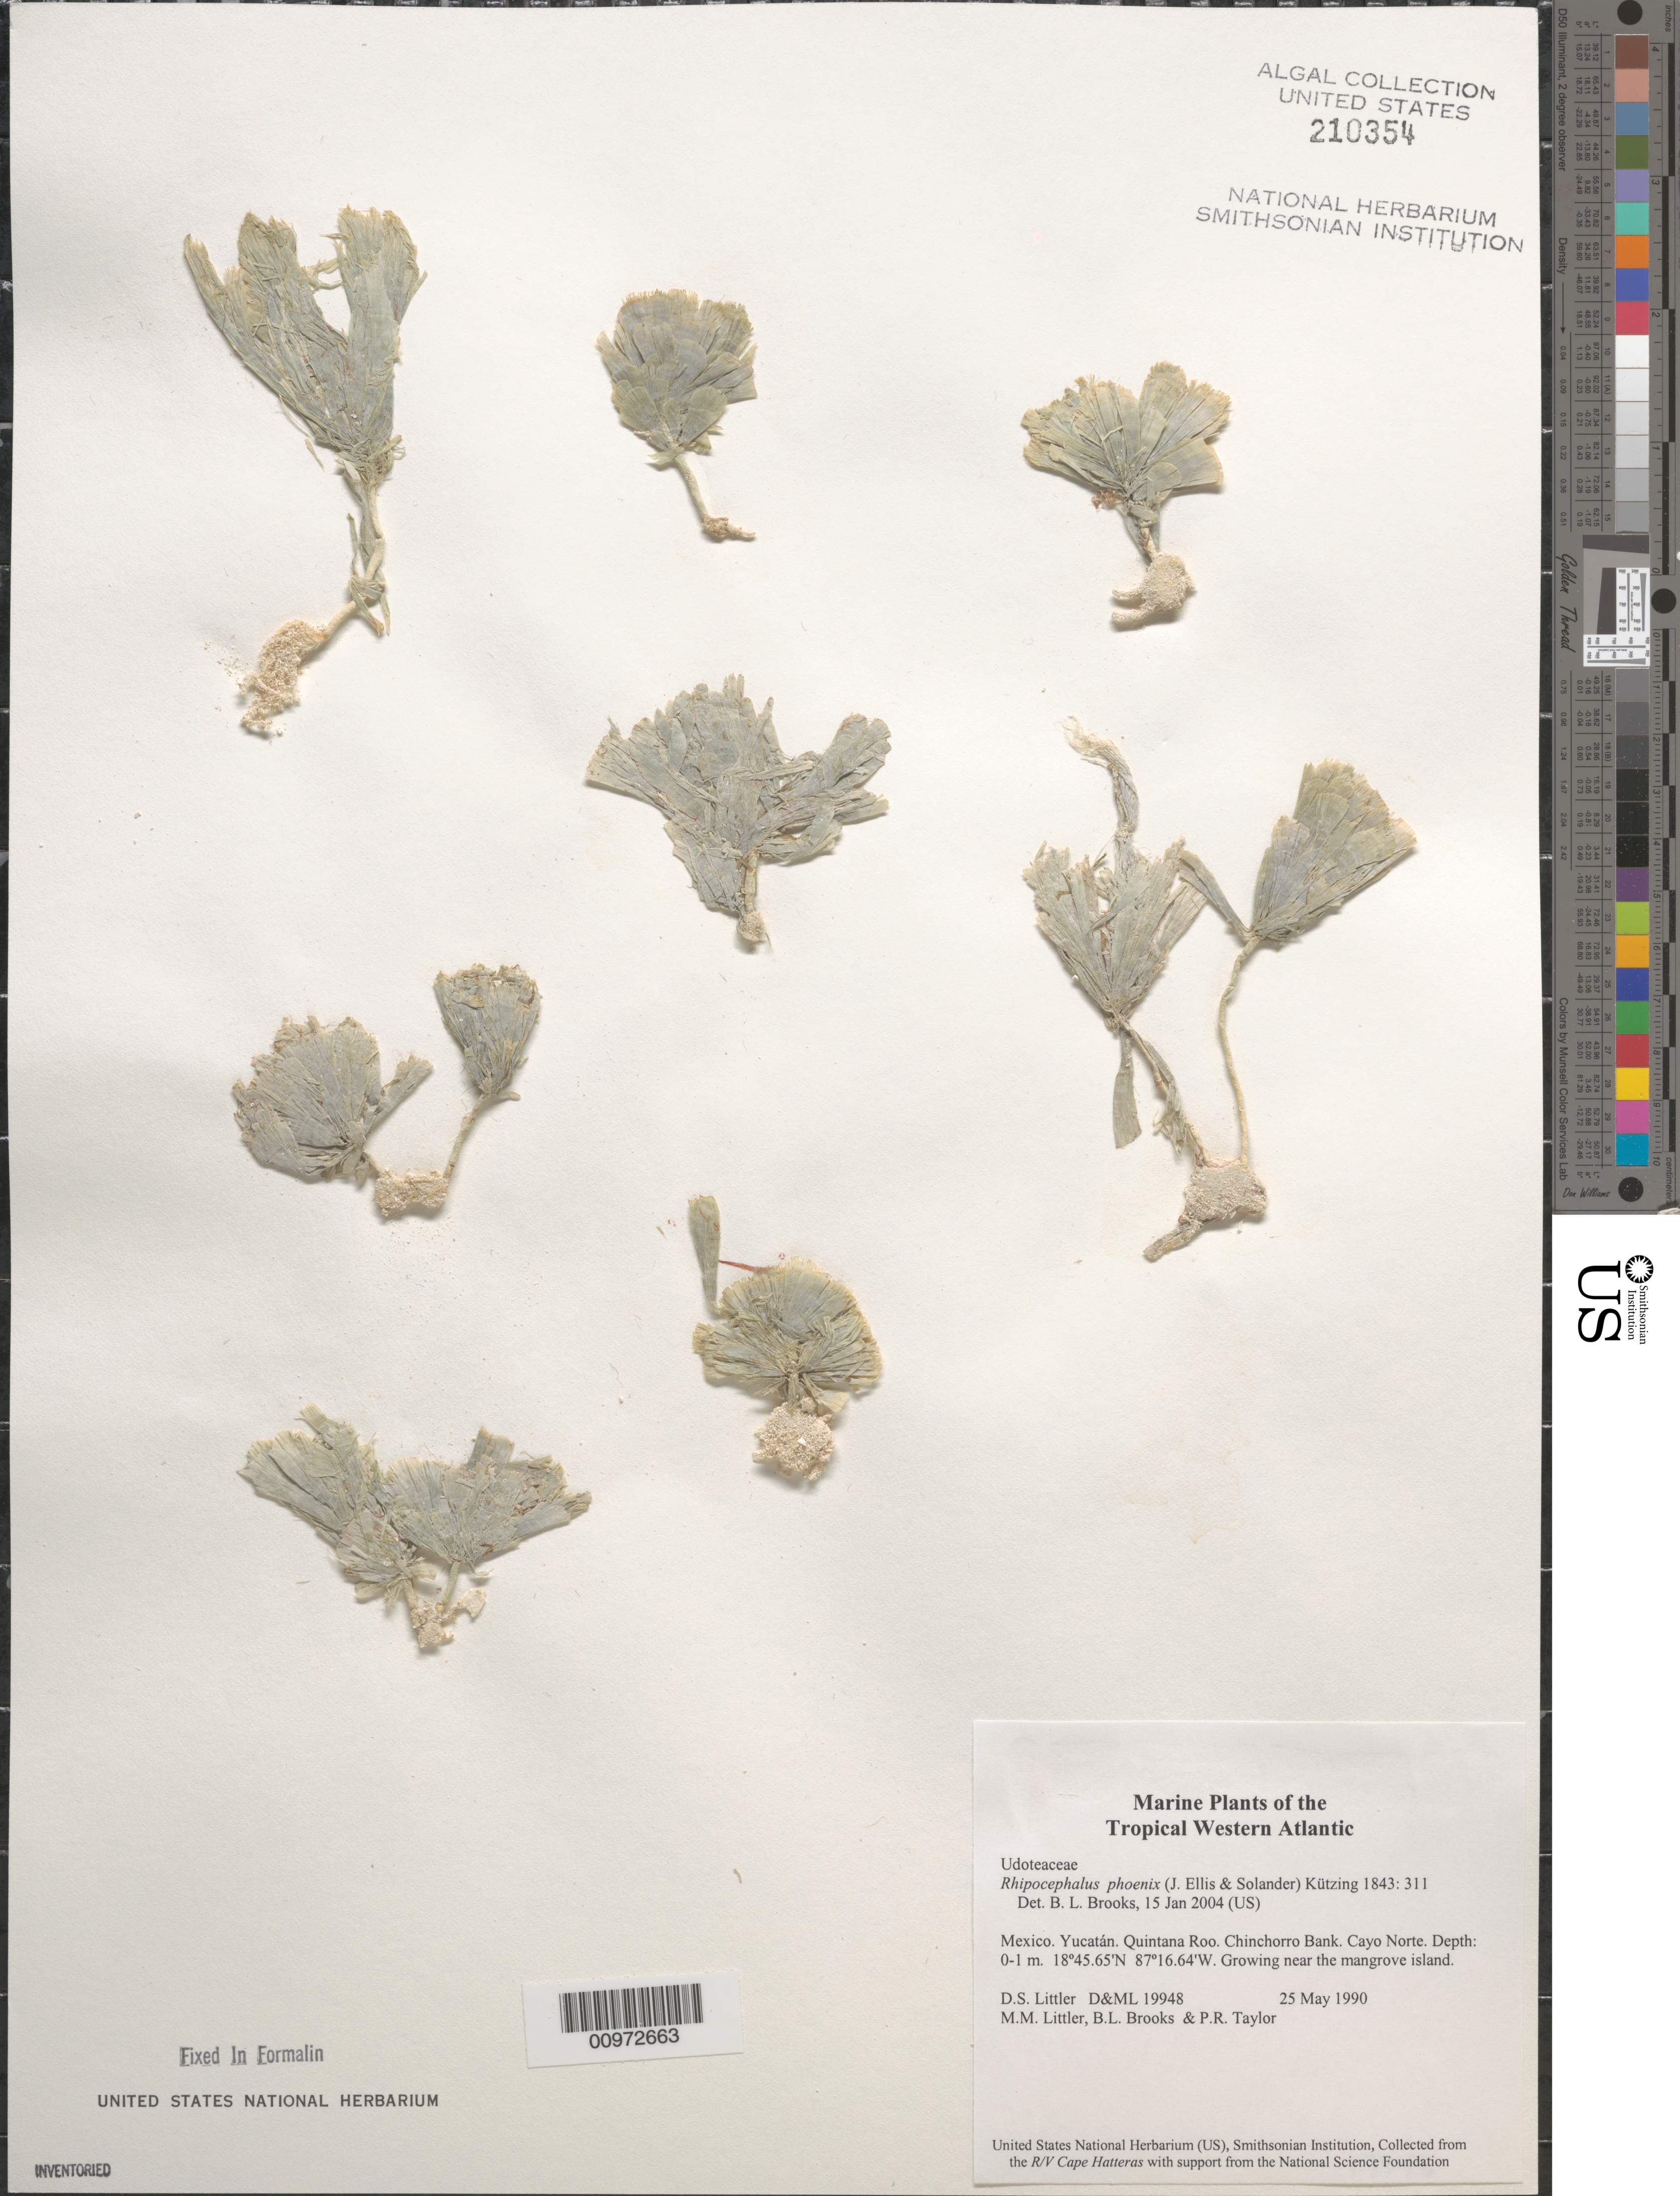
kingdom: Plantae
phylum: Chlorophyta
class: Ulvophyceae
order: Bryopsidales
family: Udoteaceae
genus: Rhipocephalus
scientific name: Rhipocephalus phoenix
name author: (J. Ellis & Sol.) Kütz.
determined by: Brooks, B. L., (BOT), Smithsonian Institution - National Museum of Natural History (UNITED STATES)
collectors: D. S. Littler, M. M. Littler, B. Brooks & P. R. Taylor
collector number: D&ML 19948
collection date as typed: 25 May 1990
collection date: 1990-05-25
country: Mexico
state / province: Quintana Roo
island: Cayo Norte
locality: Chinchorro Bank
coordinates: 18 45.65'N, 87 16.64'W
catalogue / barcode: US 210354